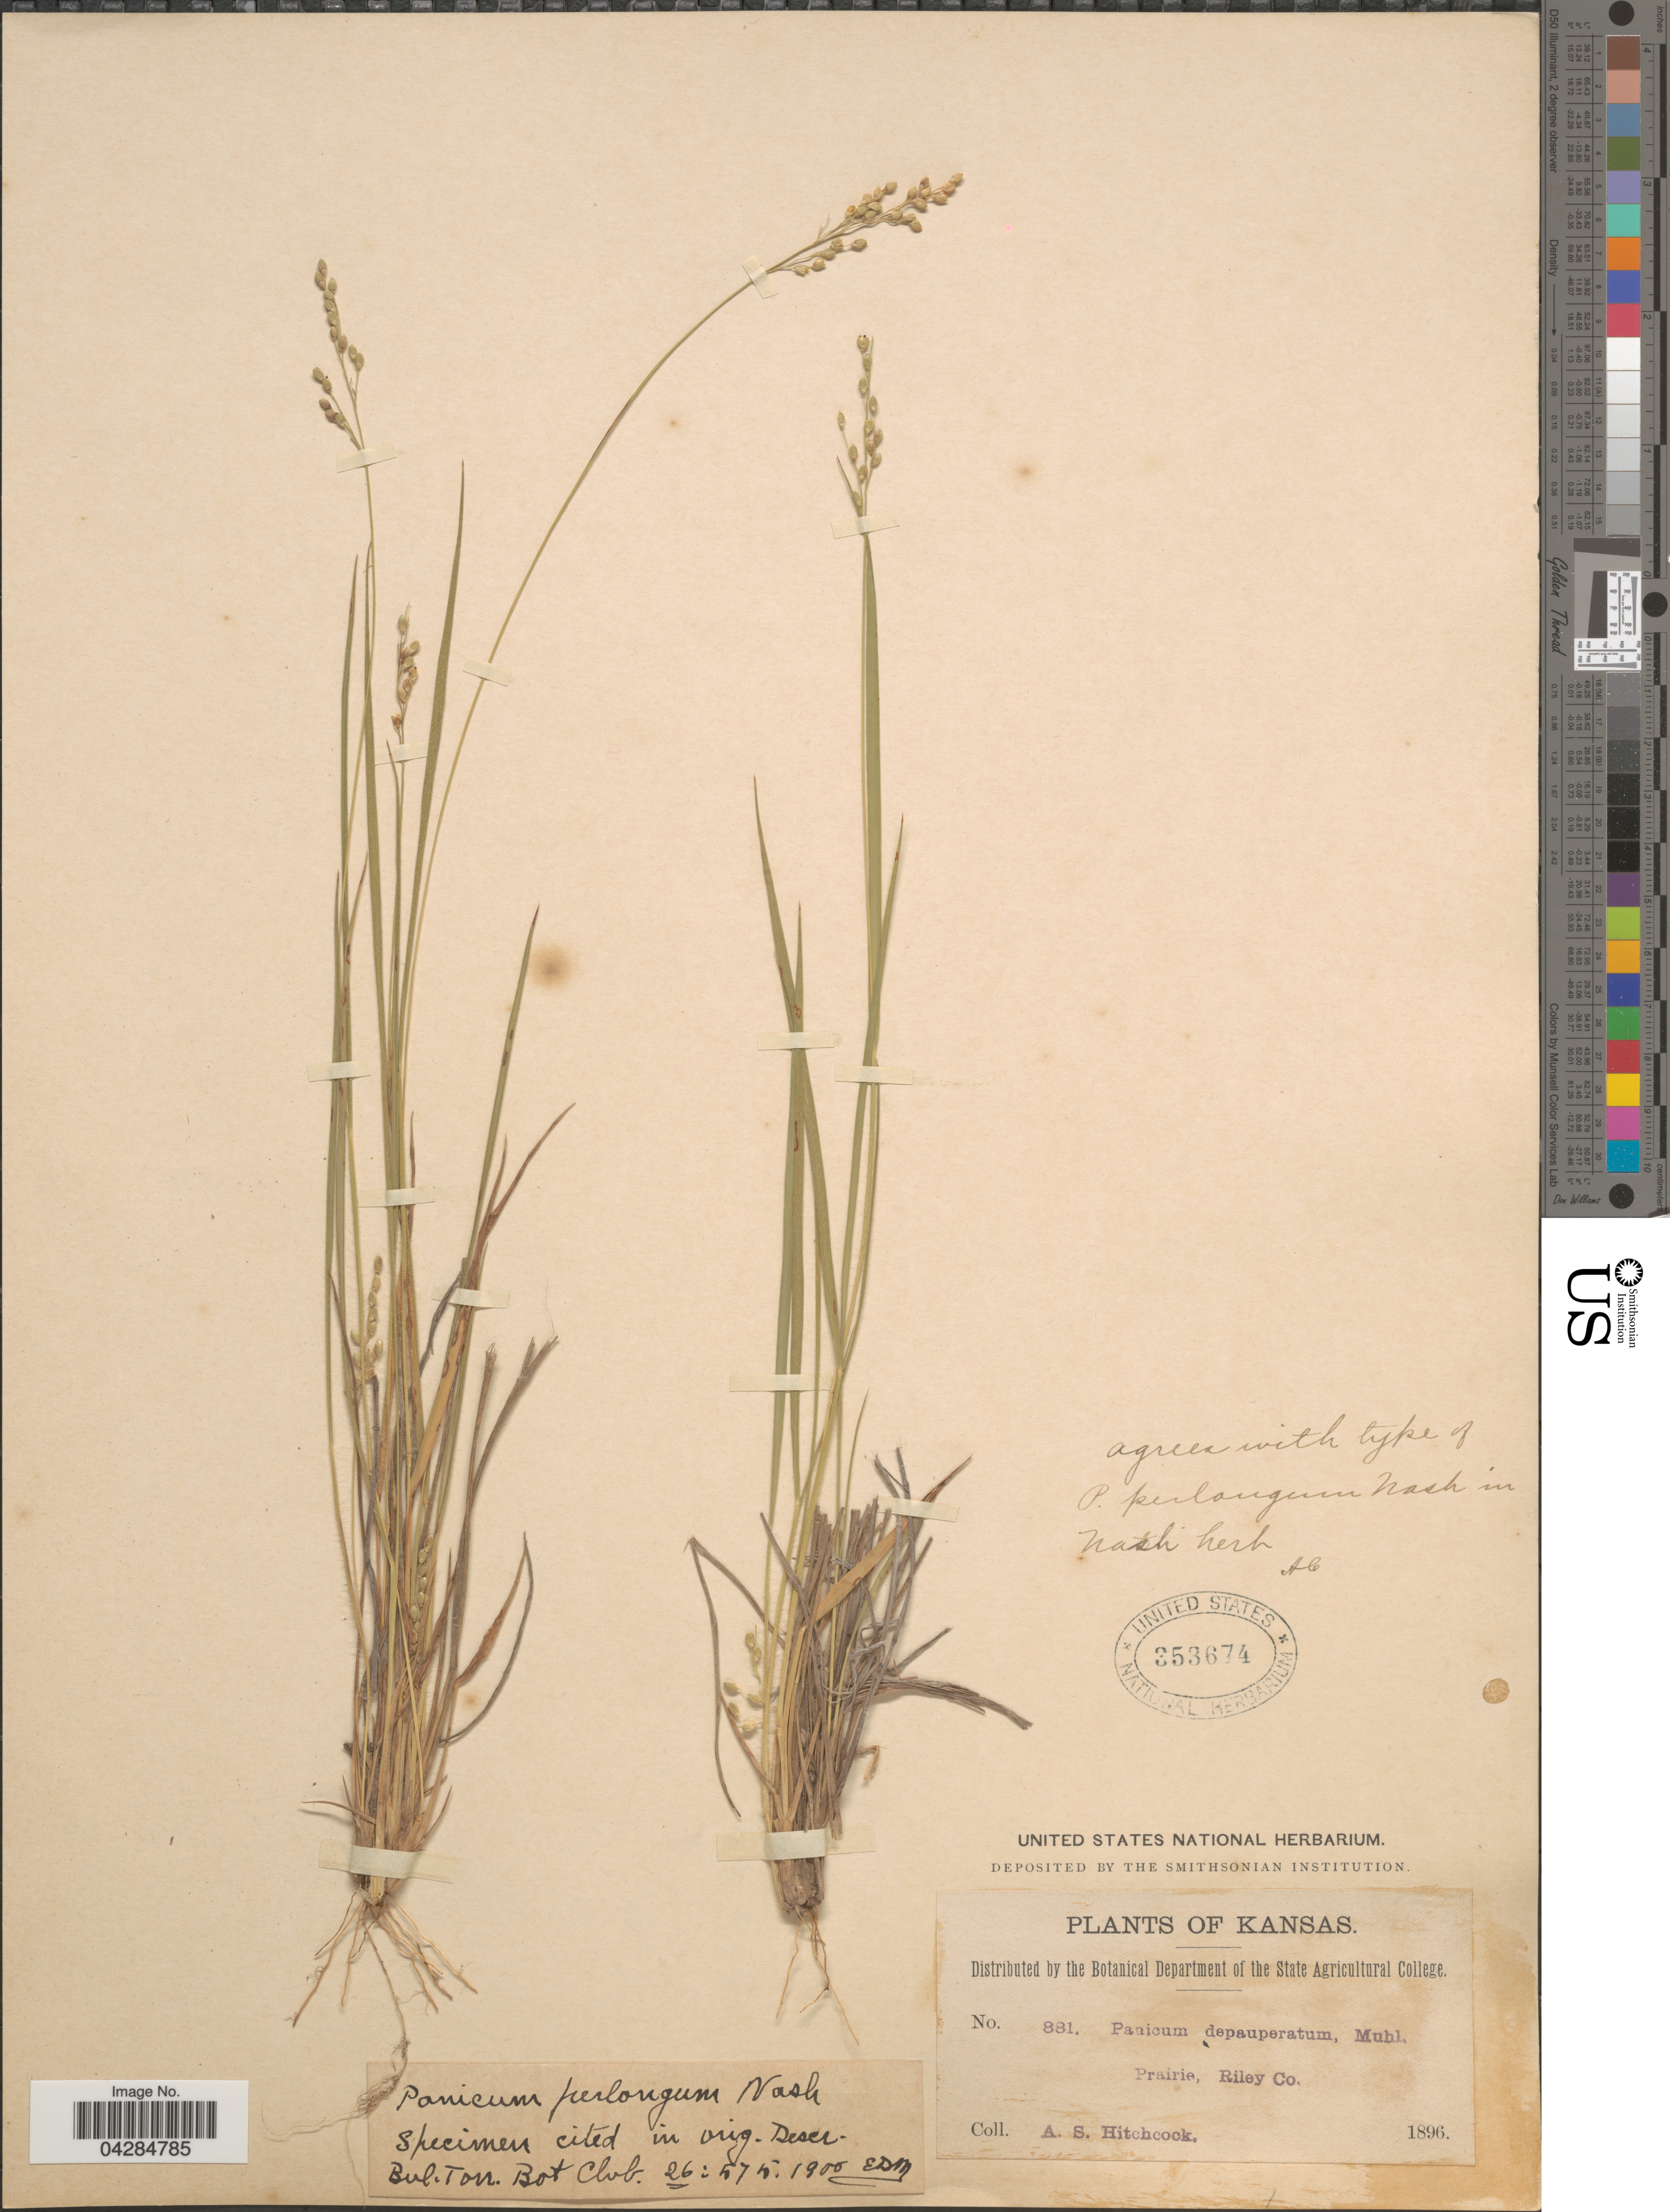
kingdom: Plantae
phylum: Tracheophyta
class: Liliopsida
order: Poales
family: Poaceae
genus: Dichanthelium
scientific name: Dichanthelium perlongum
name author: (Nash) Freckmann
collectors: A. S. Hitchcock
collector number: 881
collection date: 1896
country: United States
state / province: Kansas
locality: Prairie, Riley Co.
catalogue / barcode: US 353674